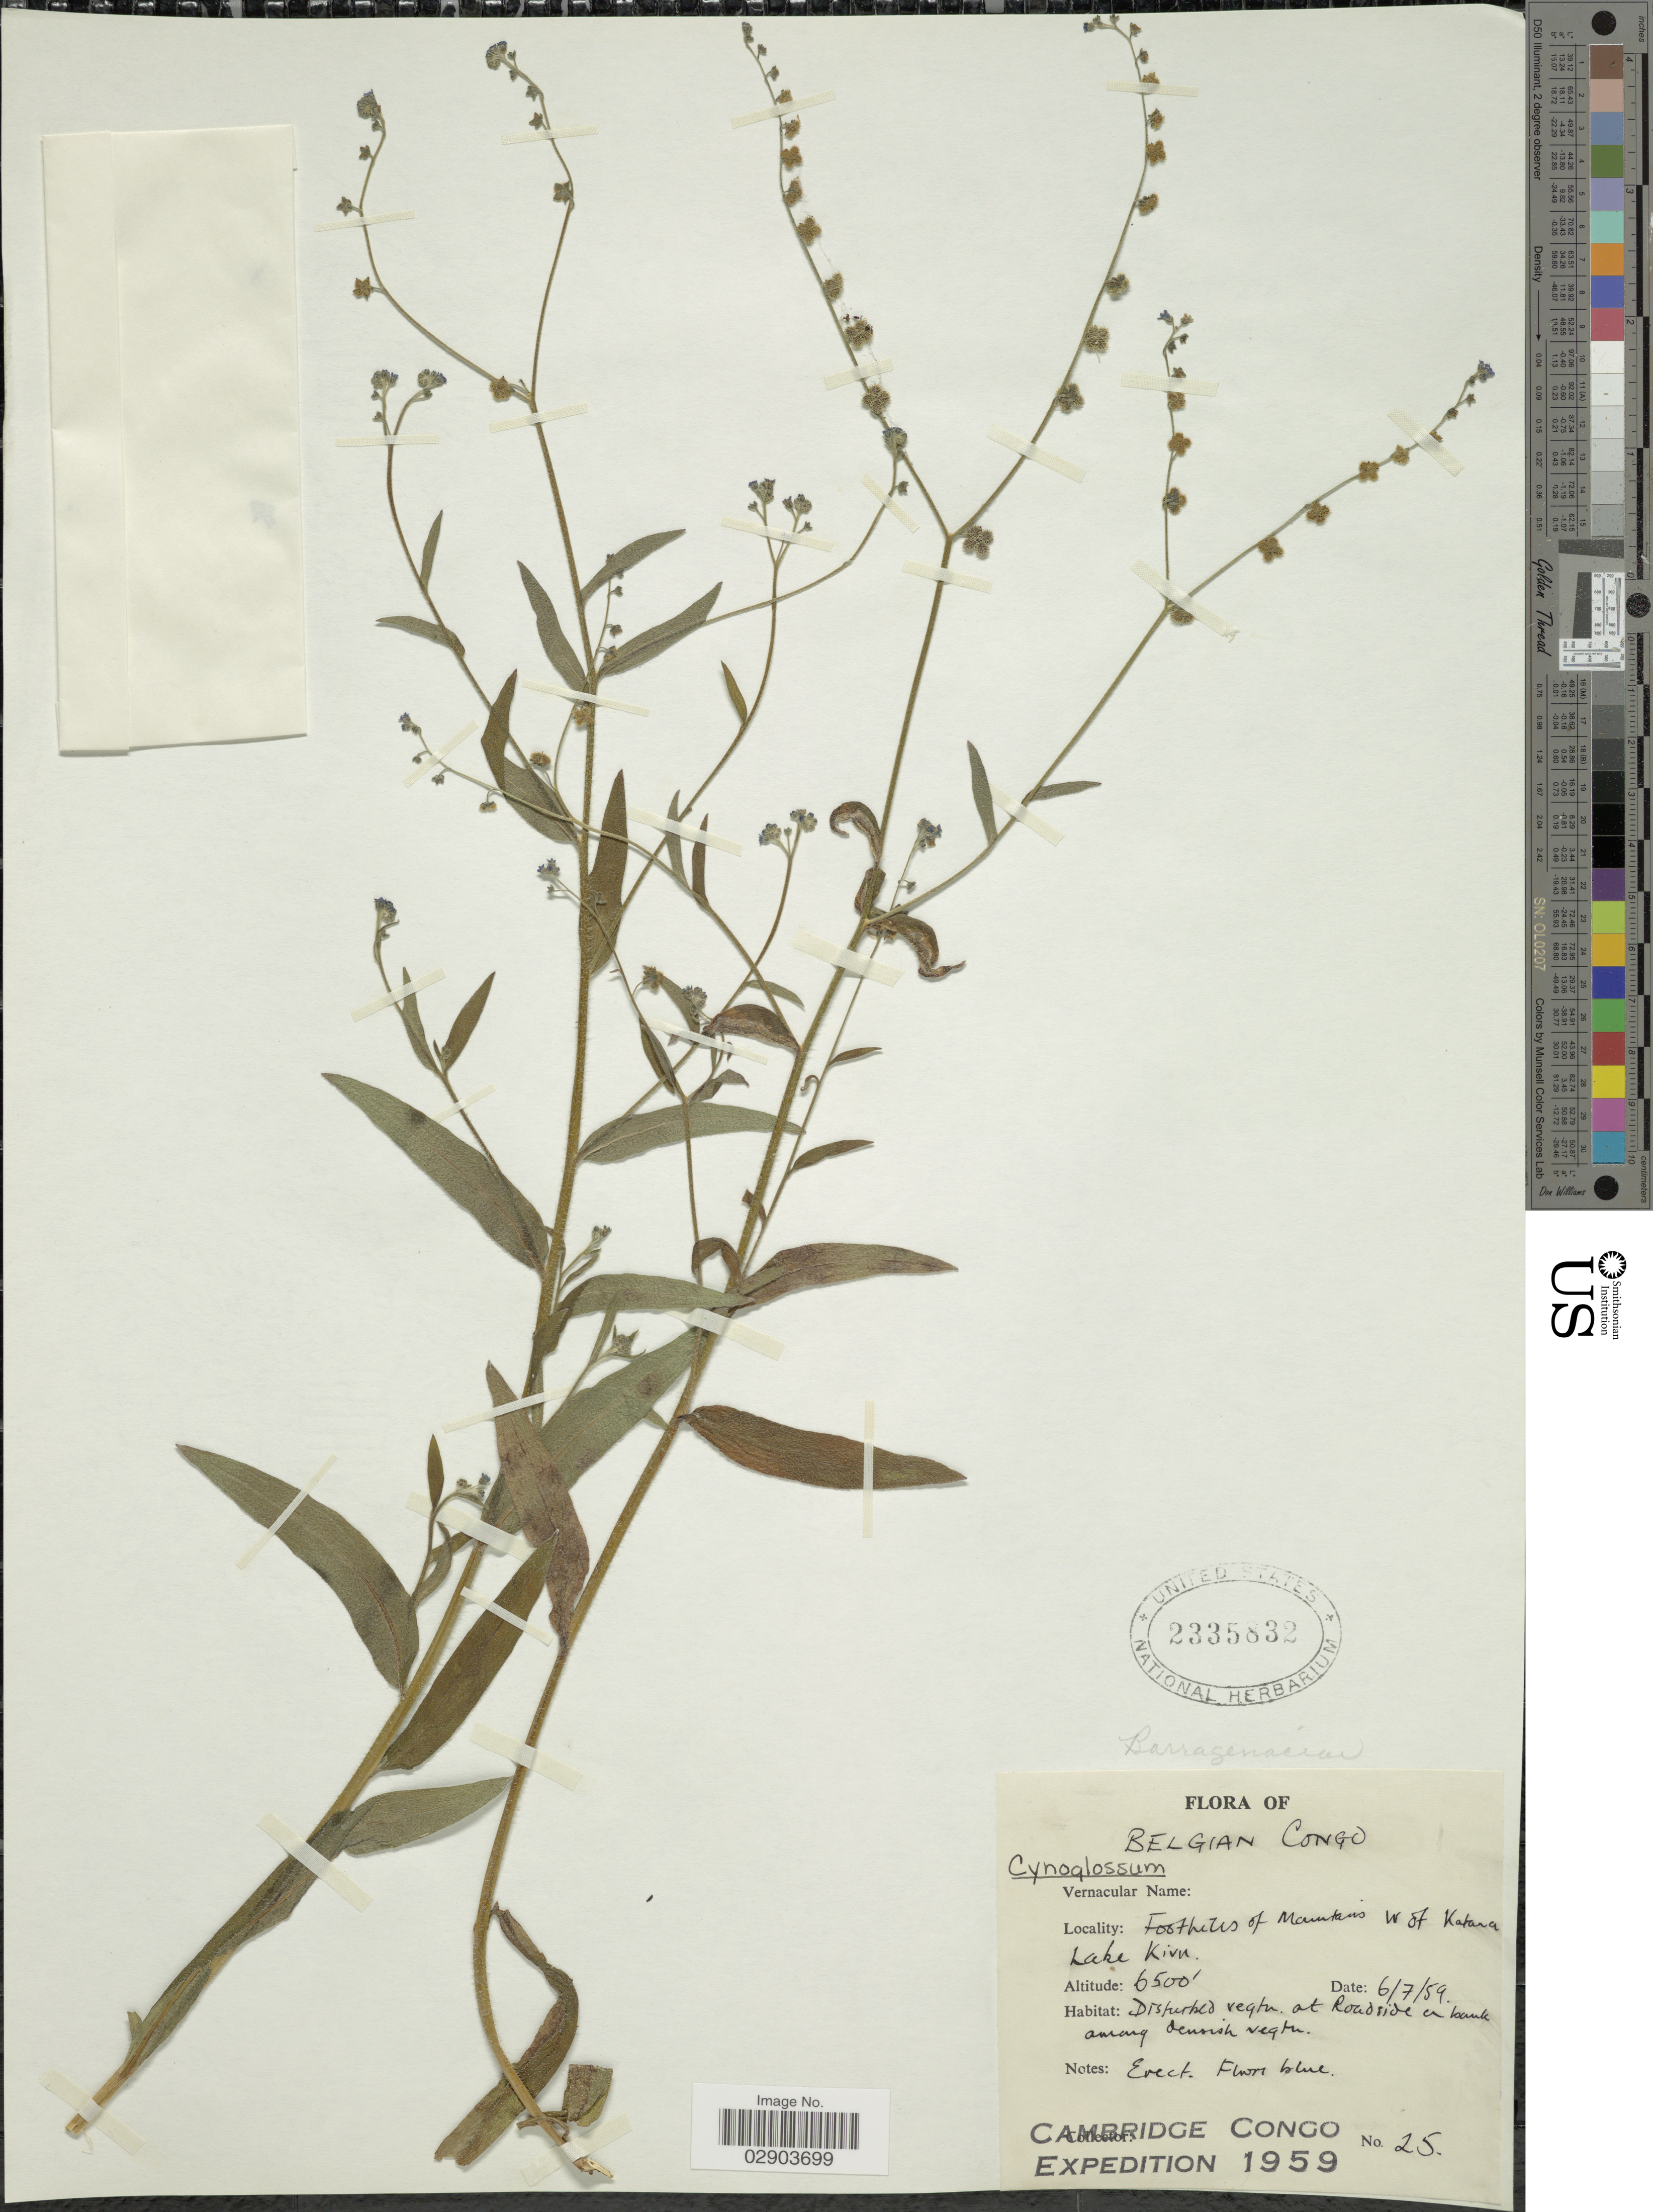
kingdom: Plantae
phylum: Tracheophyta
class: Magnoliopsida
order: Boraginales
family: Boraginaceae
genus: Cynoglossum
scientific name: Cynoglossum sp.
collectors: Cambridge Congo Expedition 1959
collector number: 25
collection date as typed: Transcribed d/m/y: 6/7/59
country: Congo, Democratic Republic of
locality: Belgian Congo, Foothills of Mountains W of Katana Lake Kivu.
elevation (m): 1981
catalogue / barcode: US 2335832